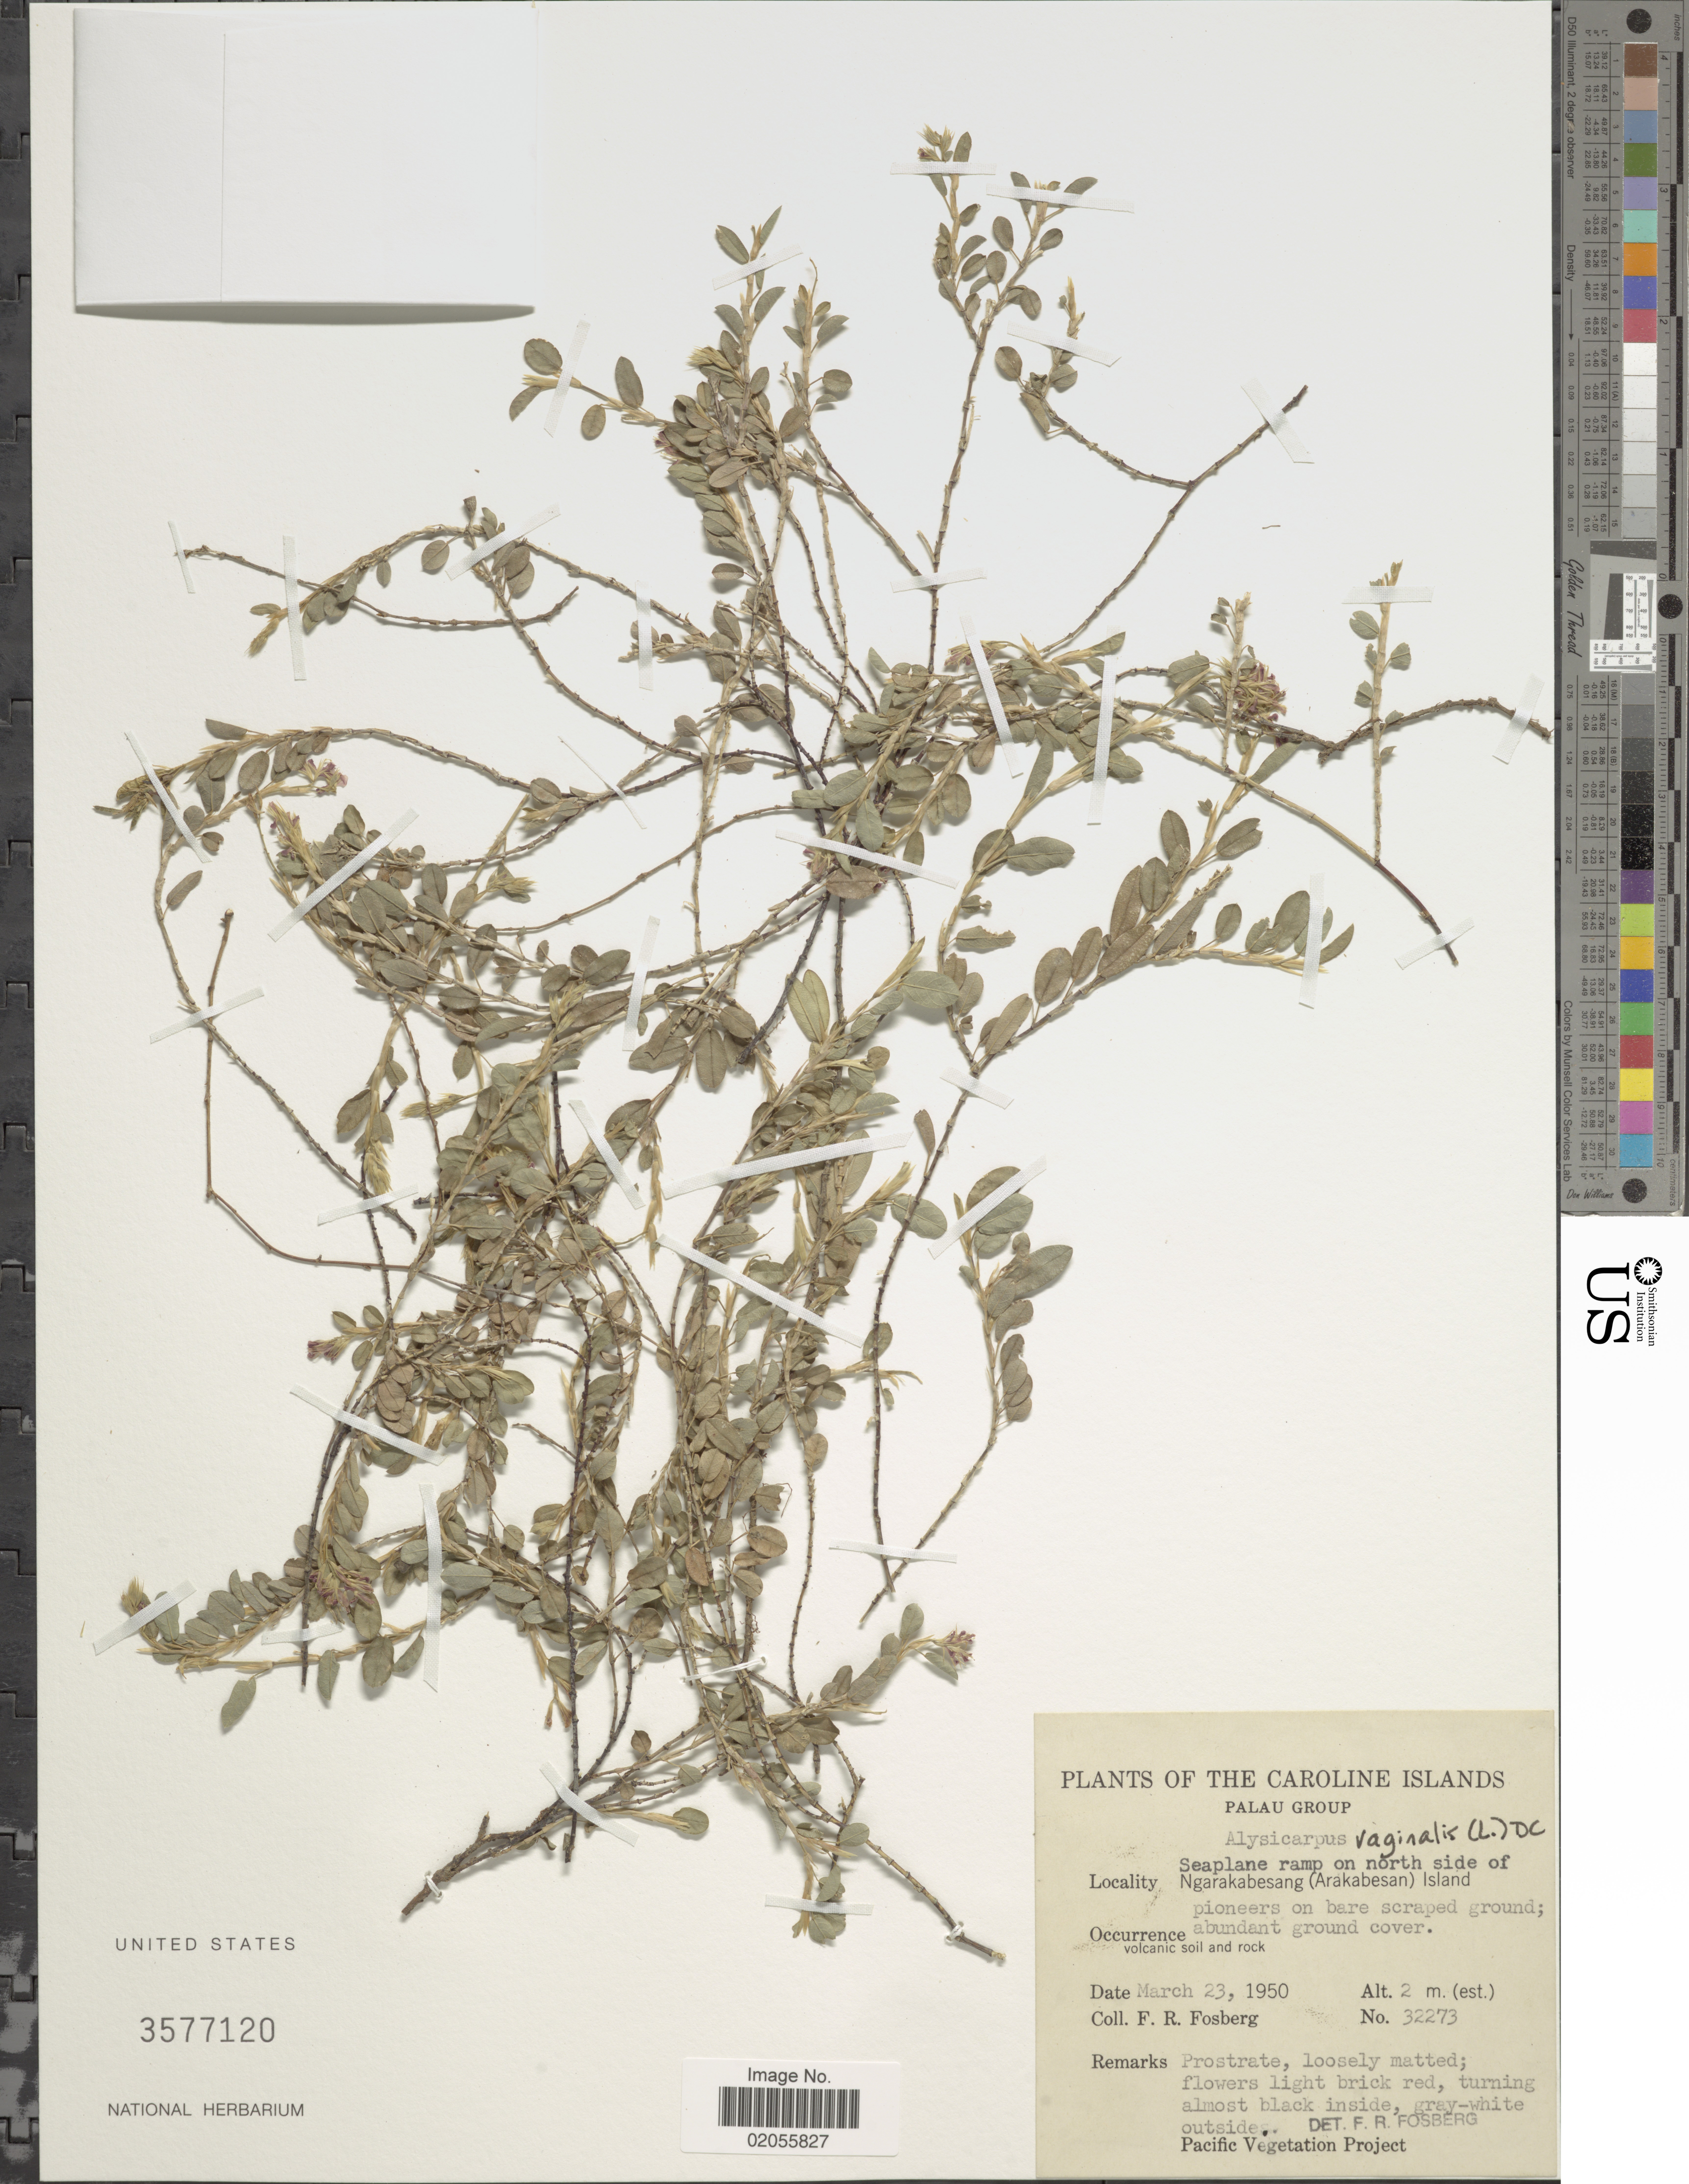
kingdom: Plantae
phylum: Tracheophyta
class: Magnoliopsida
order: Fabales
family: Fabaceae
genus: Alysicarpus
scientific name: Alysicarpus vaginalis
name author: (L.) DC.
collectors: F. R. Fosberg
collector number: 32273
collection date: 1950-03-23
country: Palau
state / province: Koror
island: Ngerekebesang [Arakabesan]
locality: The Caroline Islands, Palau Group, Seaplane ramp on north side of Ngarakabesang (Arakabesan) Island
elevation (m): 2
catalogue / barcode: US 3577120